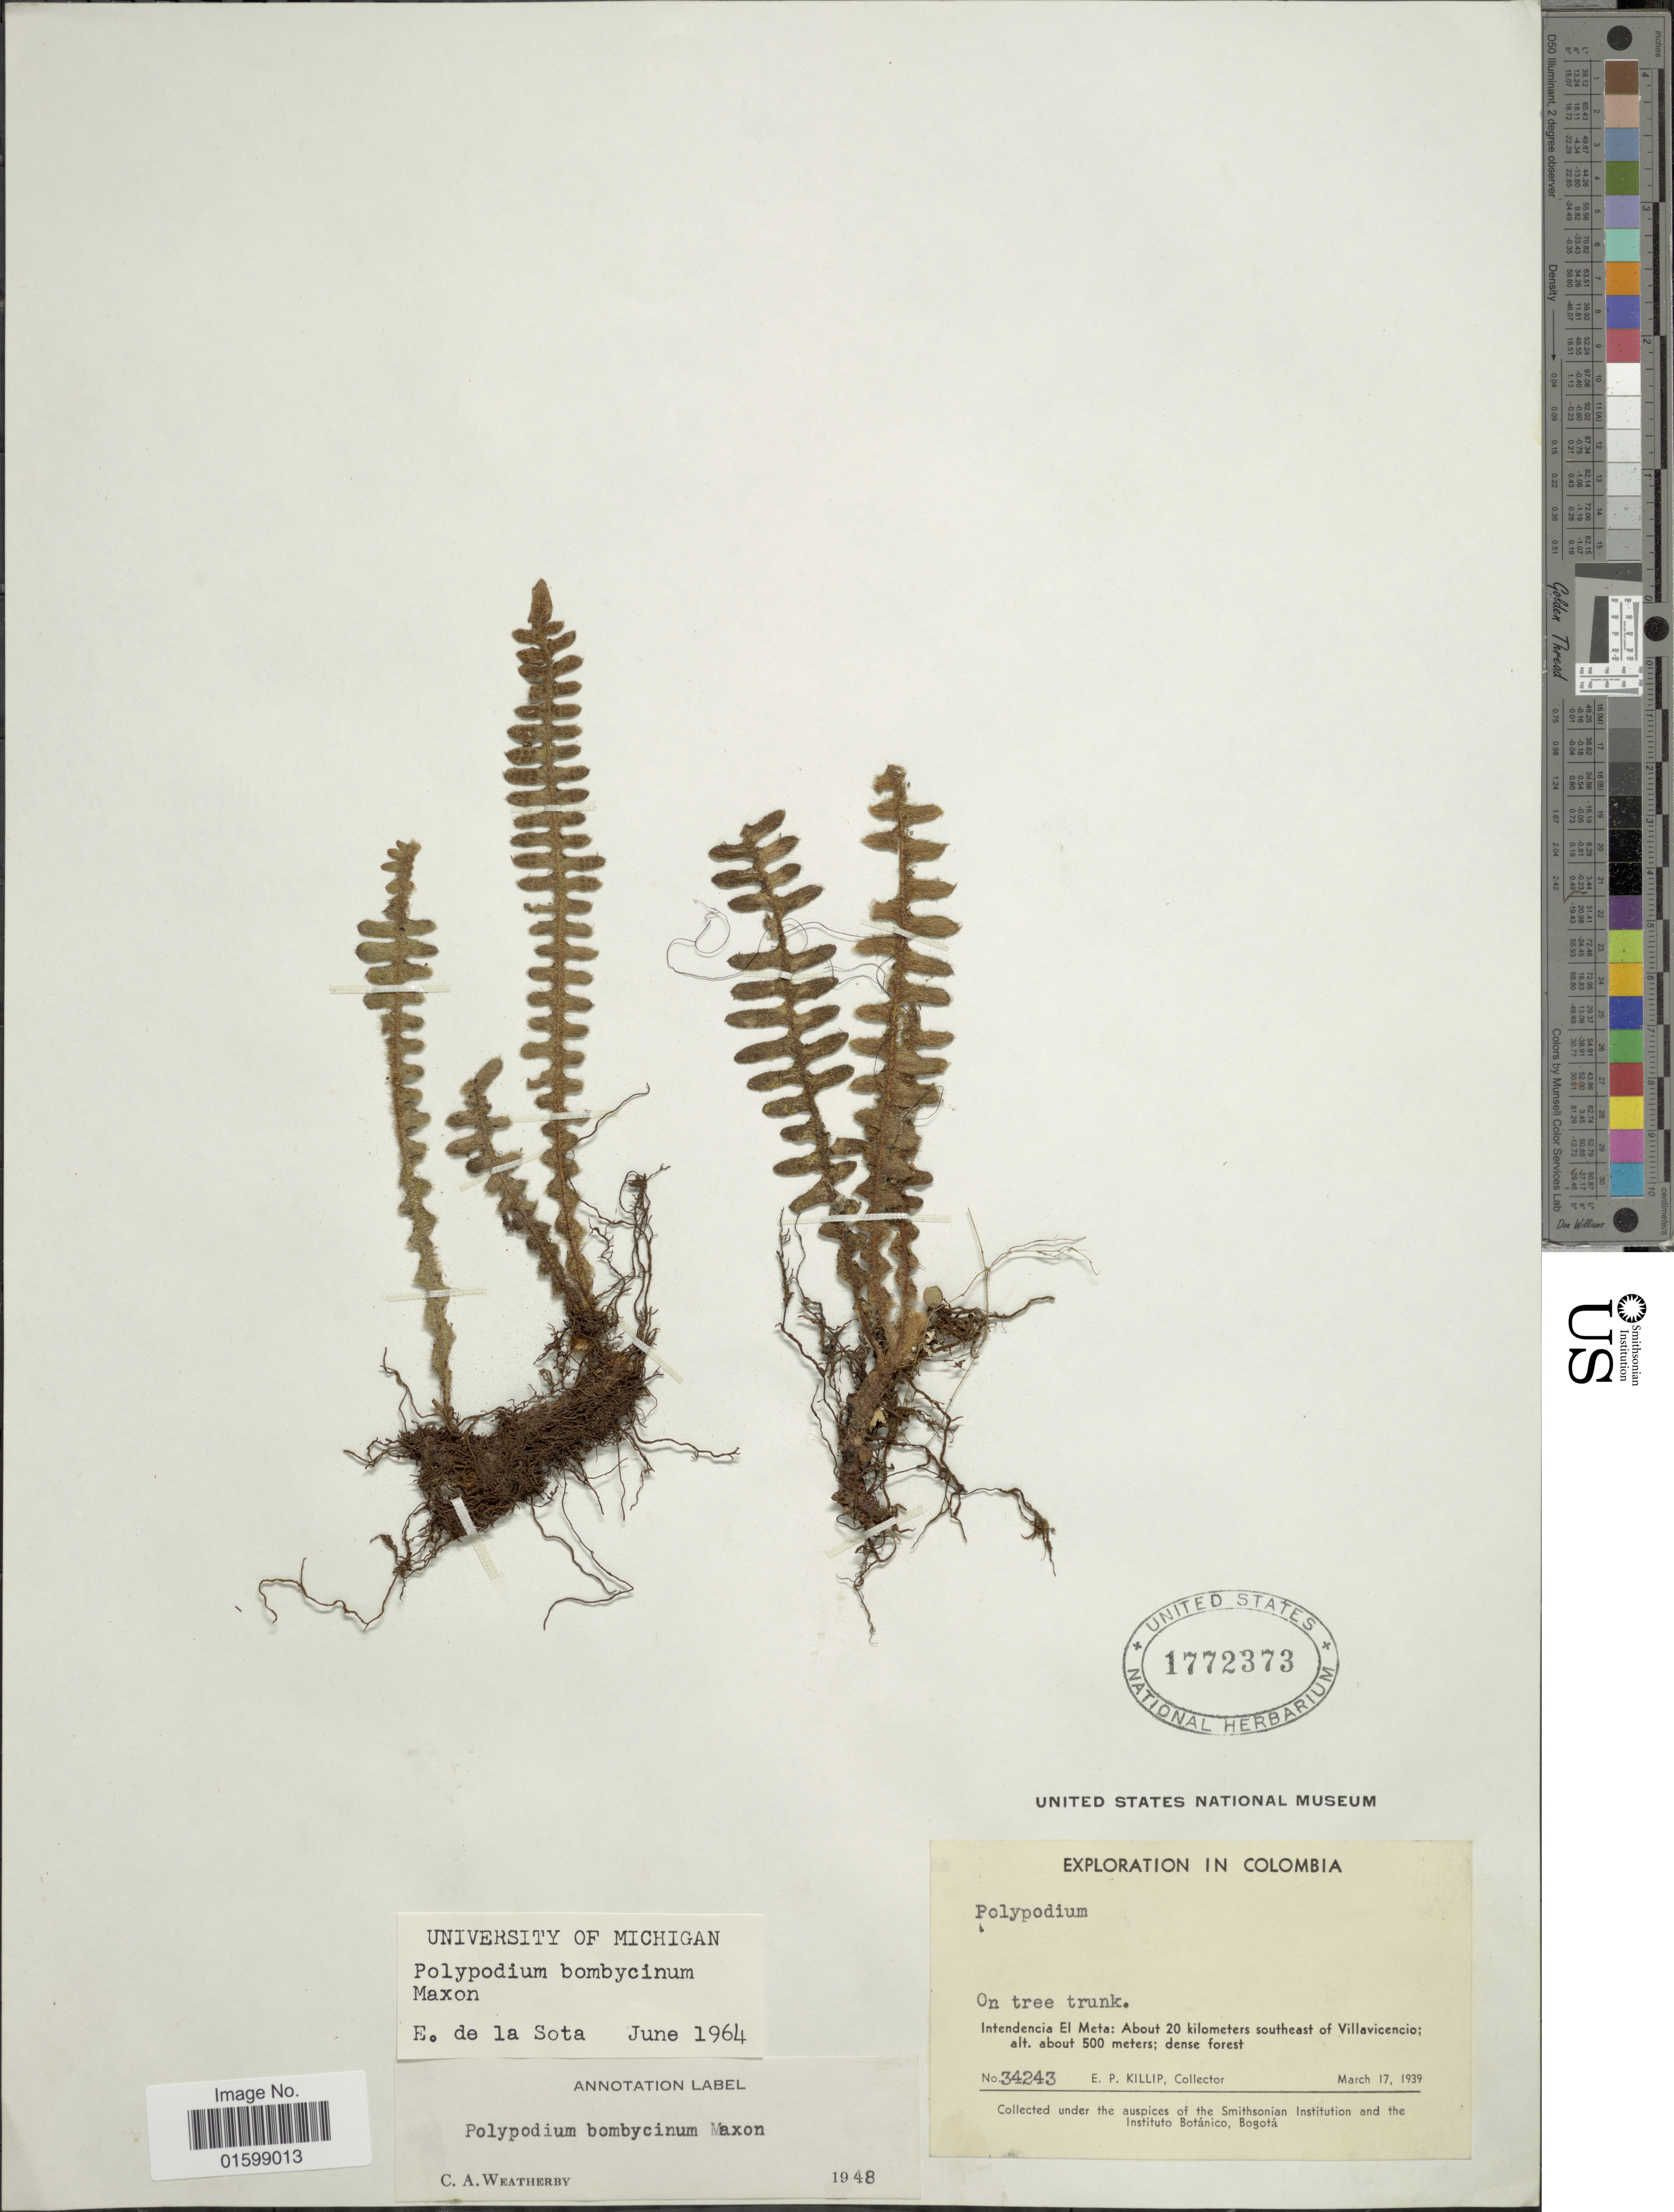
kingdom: Plantae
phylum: Tracheophyta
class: Polypodiopsida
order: Polypodiales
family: Polypodiaceae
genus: Pleopeltis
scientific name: Pleopeltis bombycina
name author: (Maxon) A.R. Sm.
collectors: E. P. Killip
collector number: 34243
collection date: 1939-03-17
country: Colombia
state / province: Meta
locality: On tree trunk, Intendencia el Meta: about 20 kilomters southeast of Villavicencio; dense forest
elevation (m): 500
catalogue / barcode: US 1772373